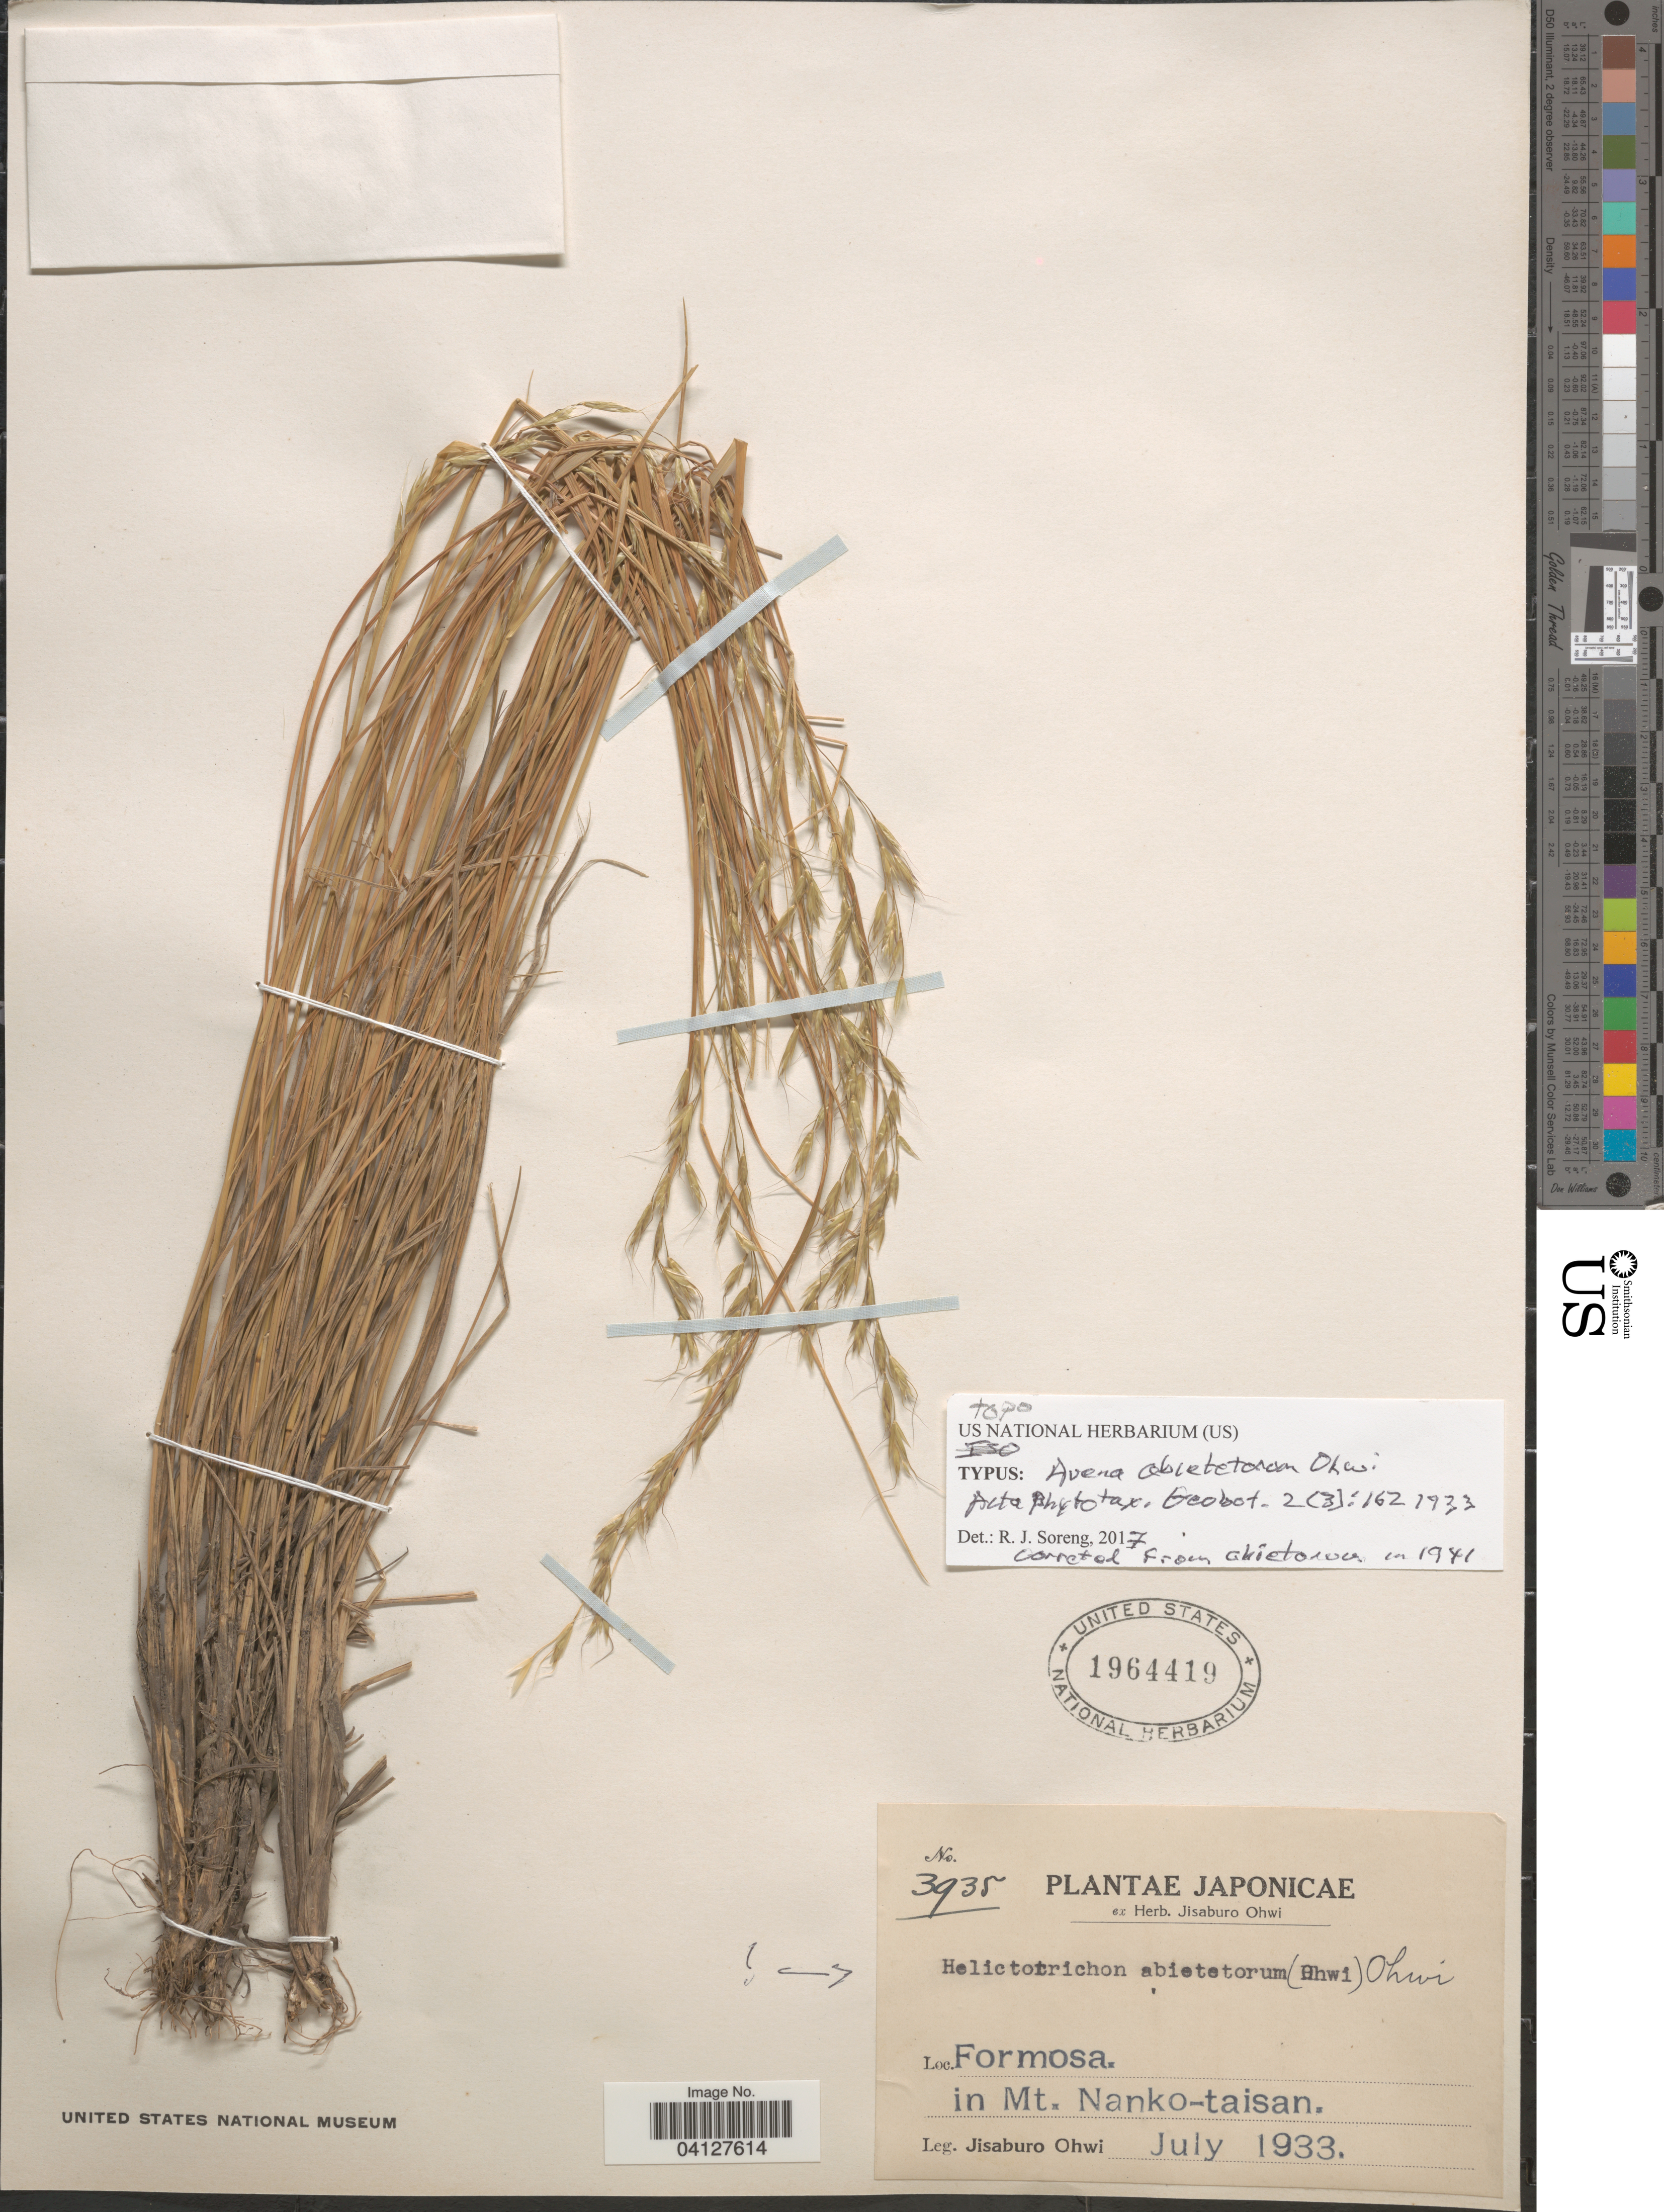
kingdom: Plantae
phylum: Tracheophyta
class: Liliopsida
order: Poales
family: Poaceae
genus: Avena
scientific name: Avena abietetorum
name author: Ohwi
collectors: J. Ohwi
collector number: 3935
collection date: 1933-07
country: Taiwan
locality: Formosa. in Mt. Nanko-taisan.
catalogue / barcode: US 1964419